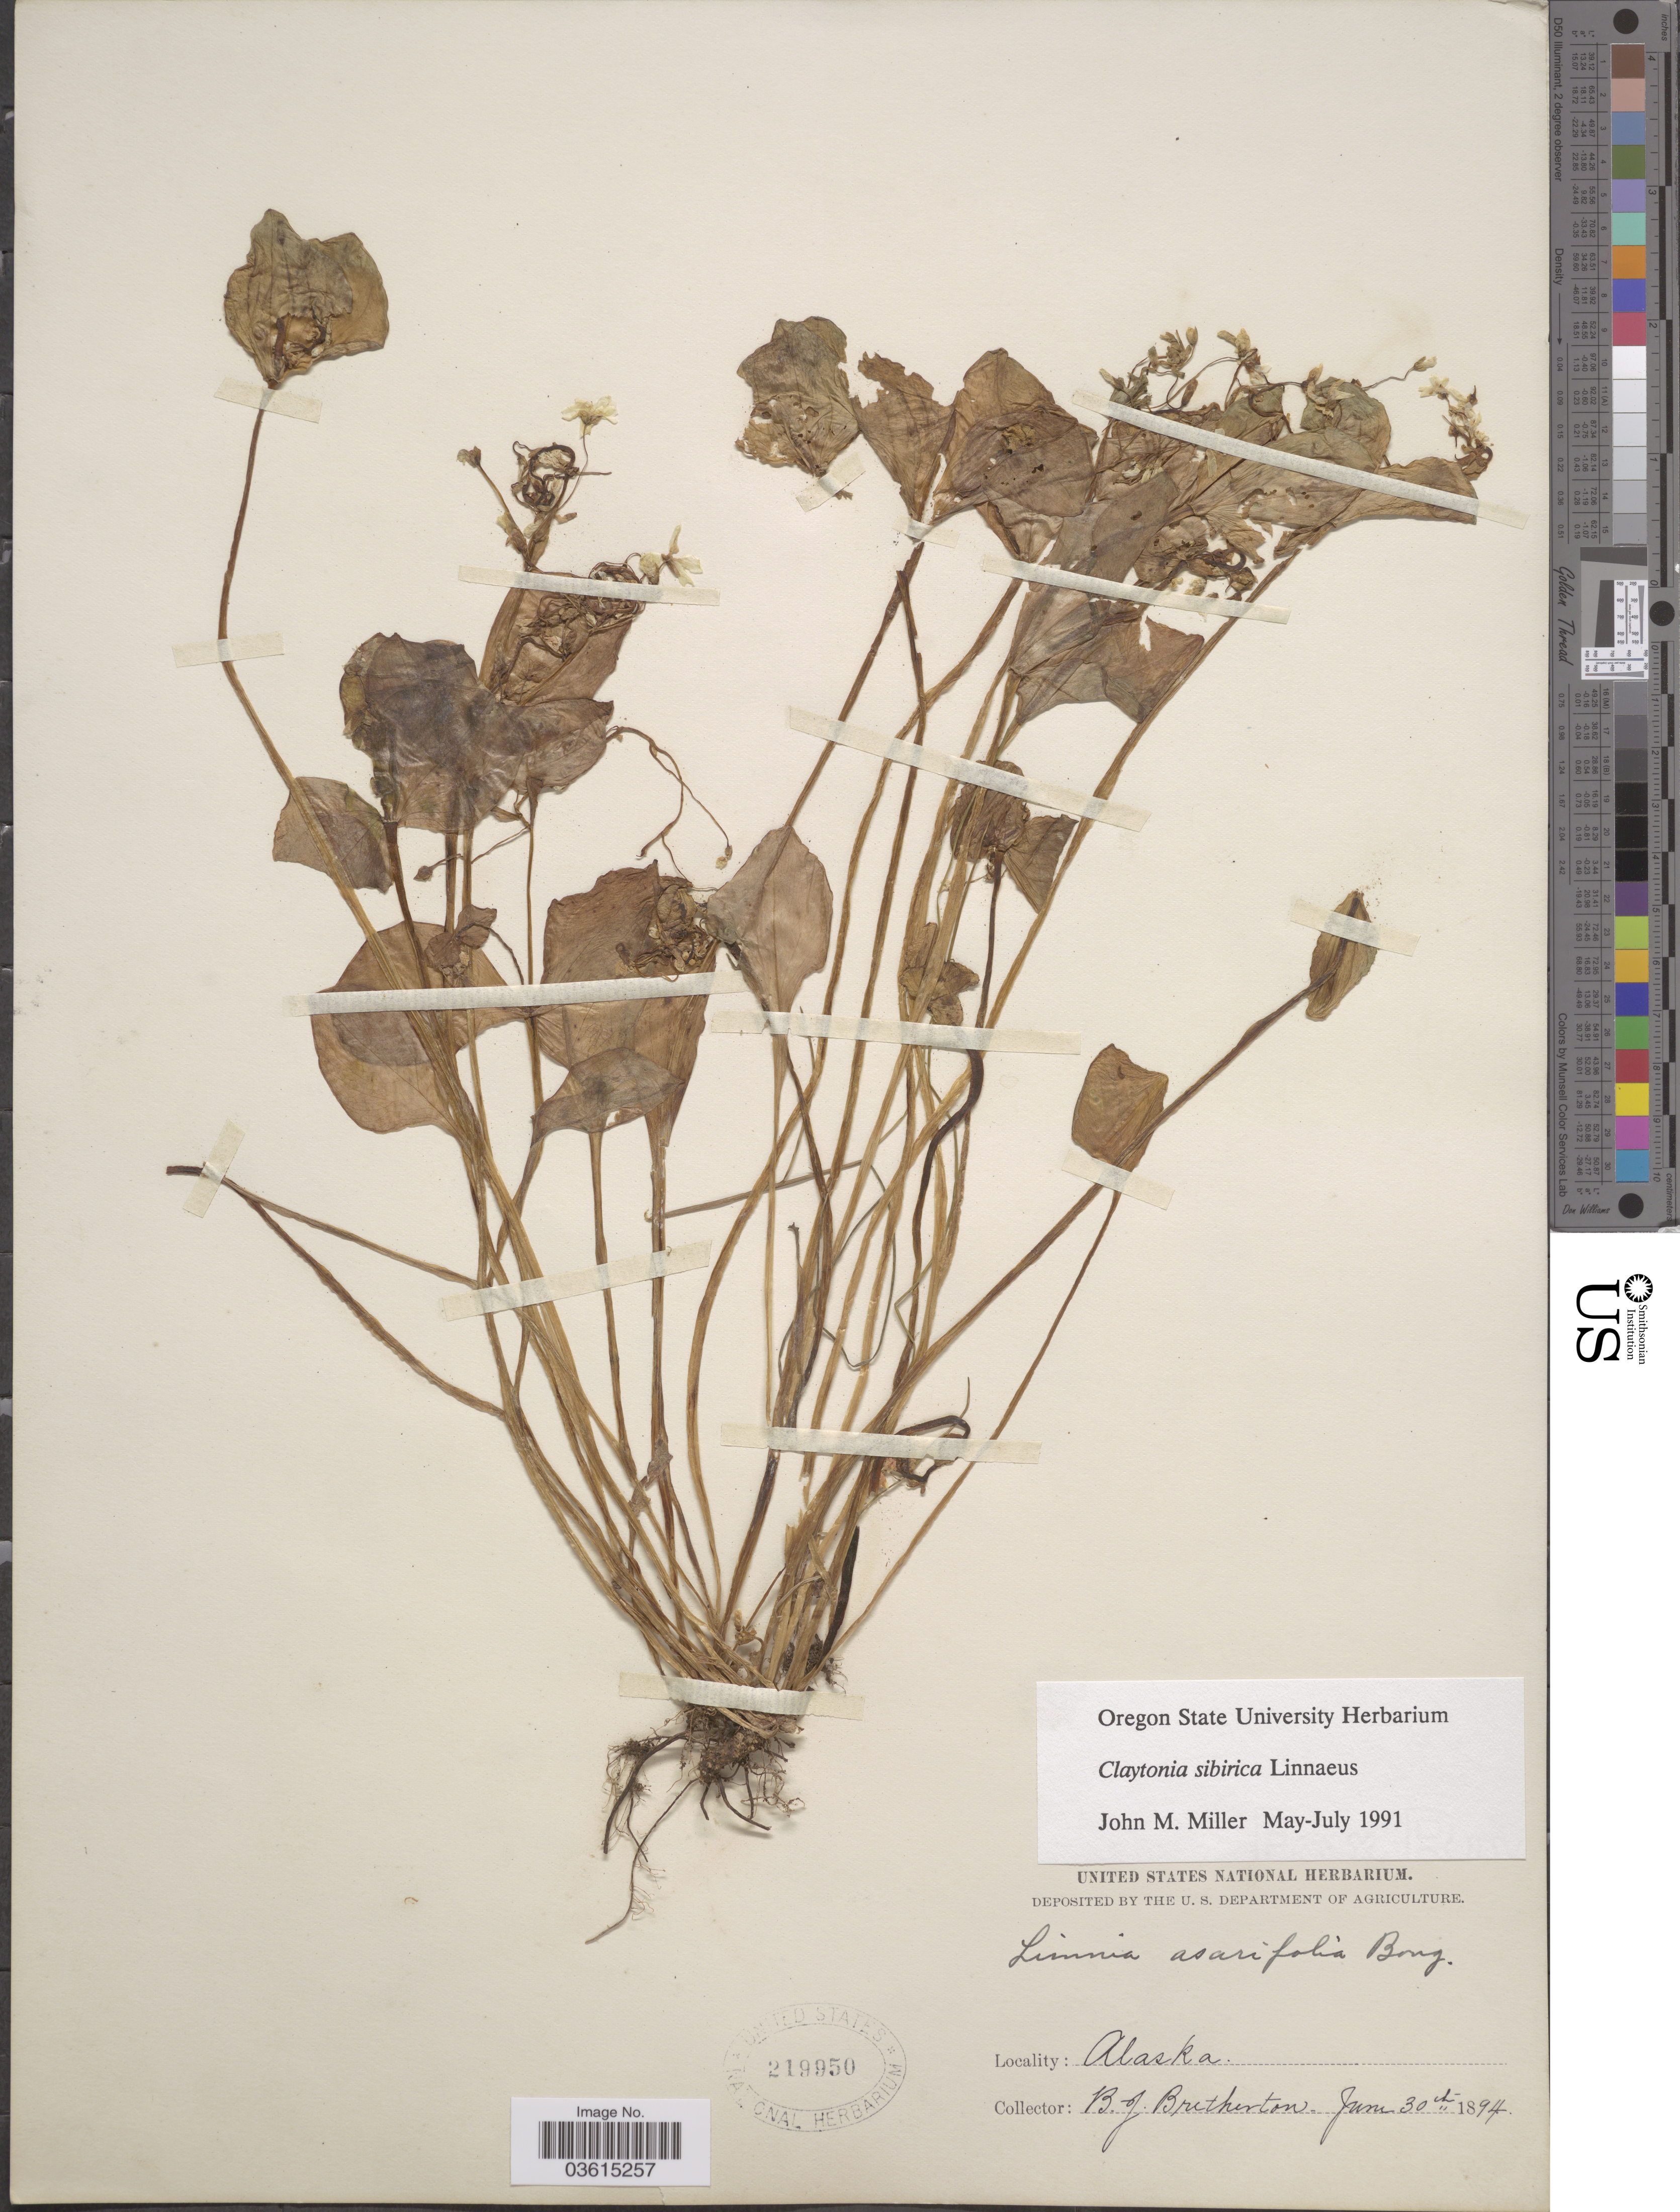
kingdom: Plantae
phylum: Tracheophyta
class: Magnoliopsida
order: Caryophyllales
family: Montiaceae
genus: Claytonia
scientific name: Claytonia sibirica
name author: L.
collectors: B. Bretherton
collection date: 1894-06-30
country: United States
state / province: Alaska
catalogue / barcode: US 219950